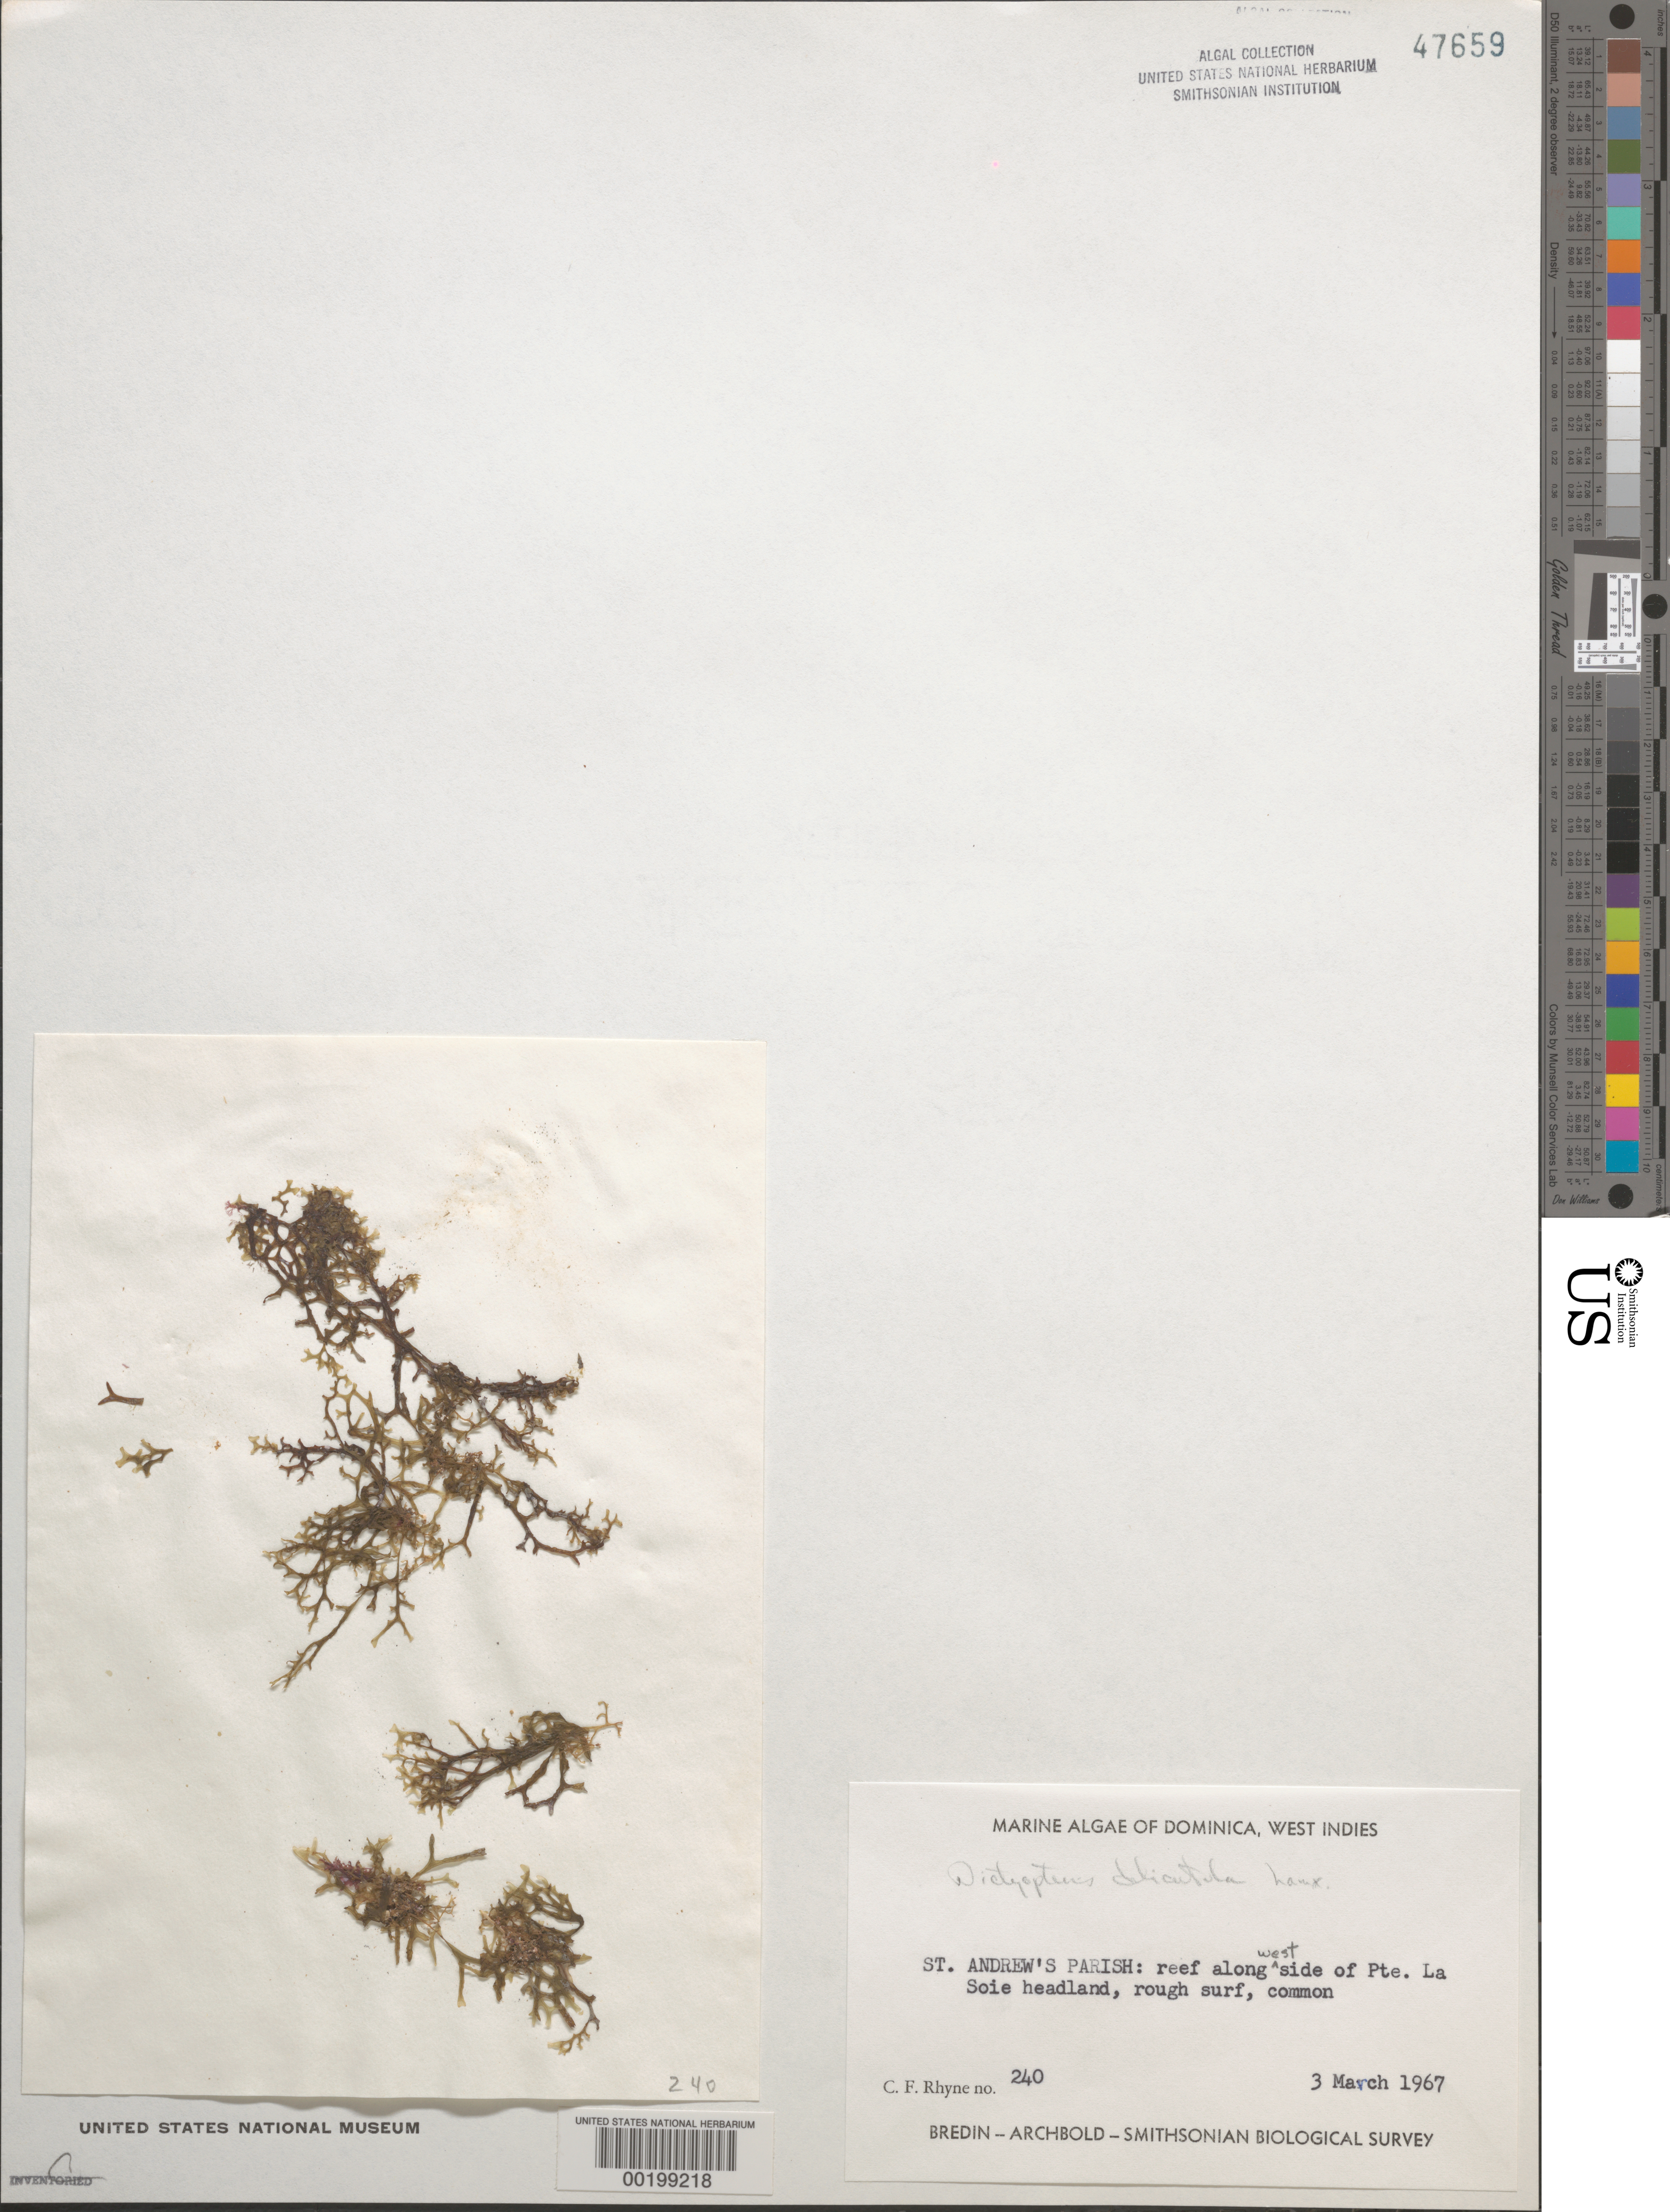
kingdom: Chromista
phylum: Ochrophyta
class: Phaeophyceae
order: Dictyotales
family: Dictyotaceae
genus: Dictyopteris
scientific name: Dictyopteris delicatula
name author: J.V.Lamouroux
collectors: C. Rhyne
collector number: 240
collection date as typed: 03 Mar 1967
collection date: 1967-03-03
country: Dominica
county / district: St. Andrew's Parish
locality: Pointe La Soie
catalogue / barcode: US 47659